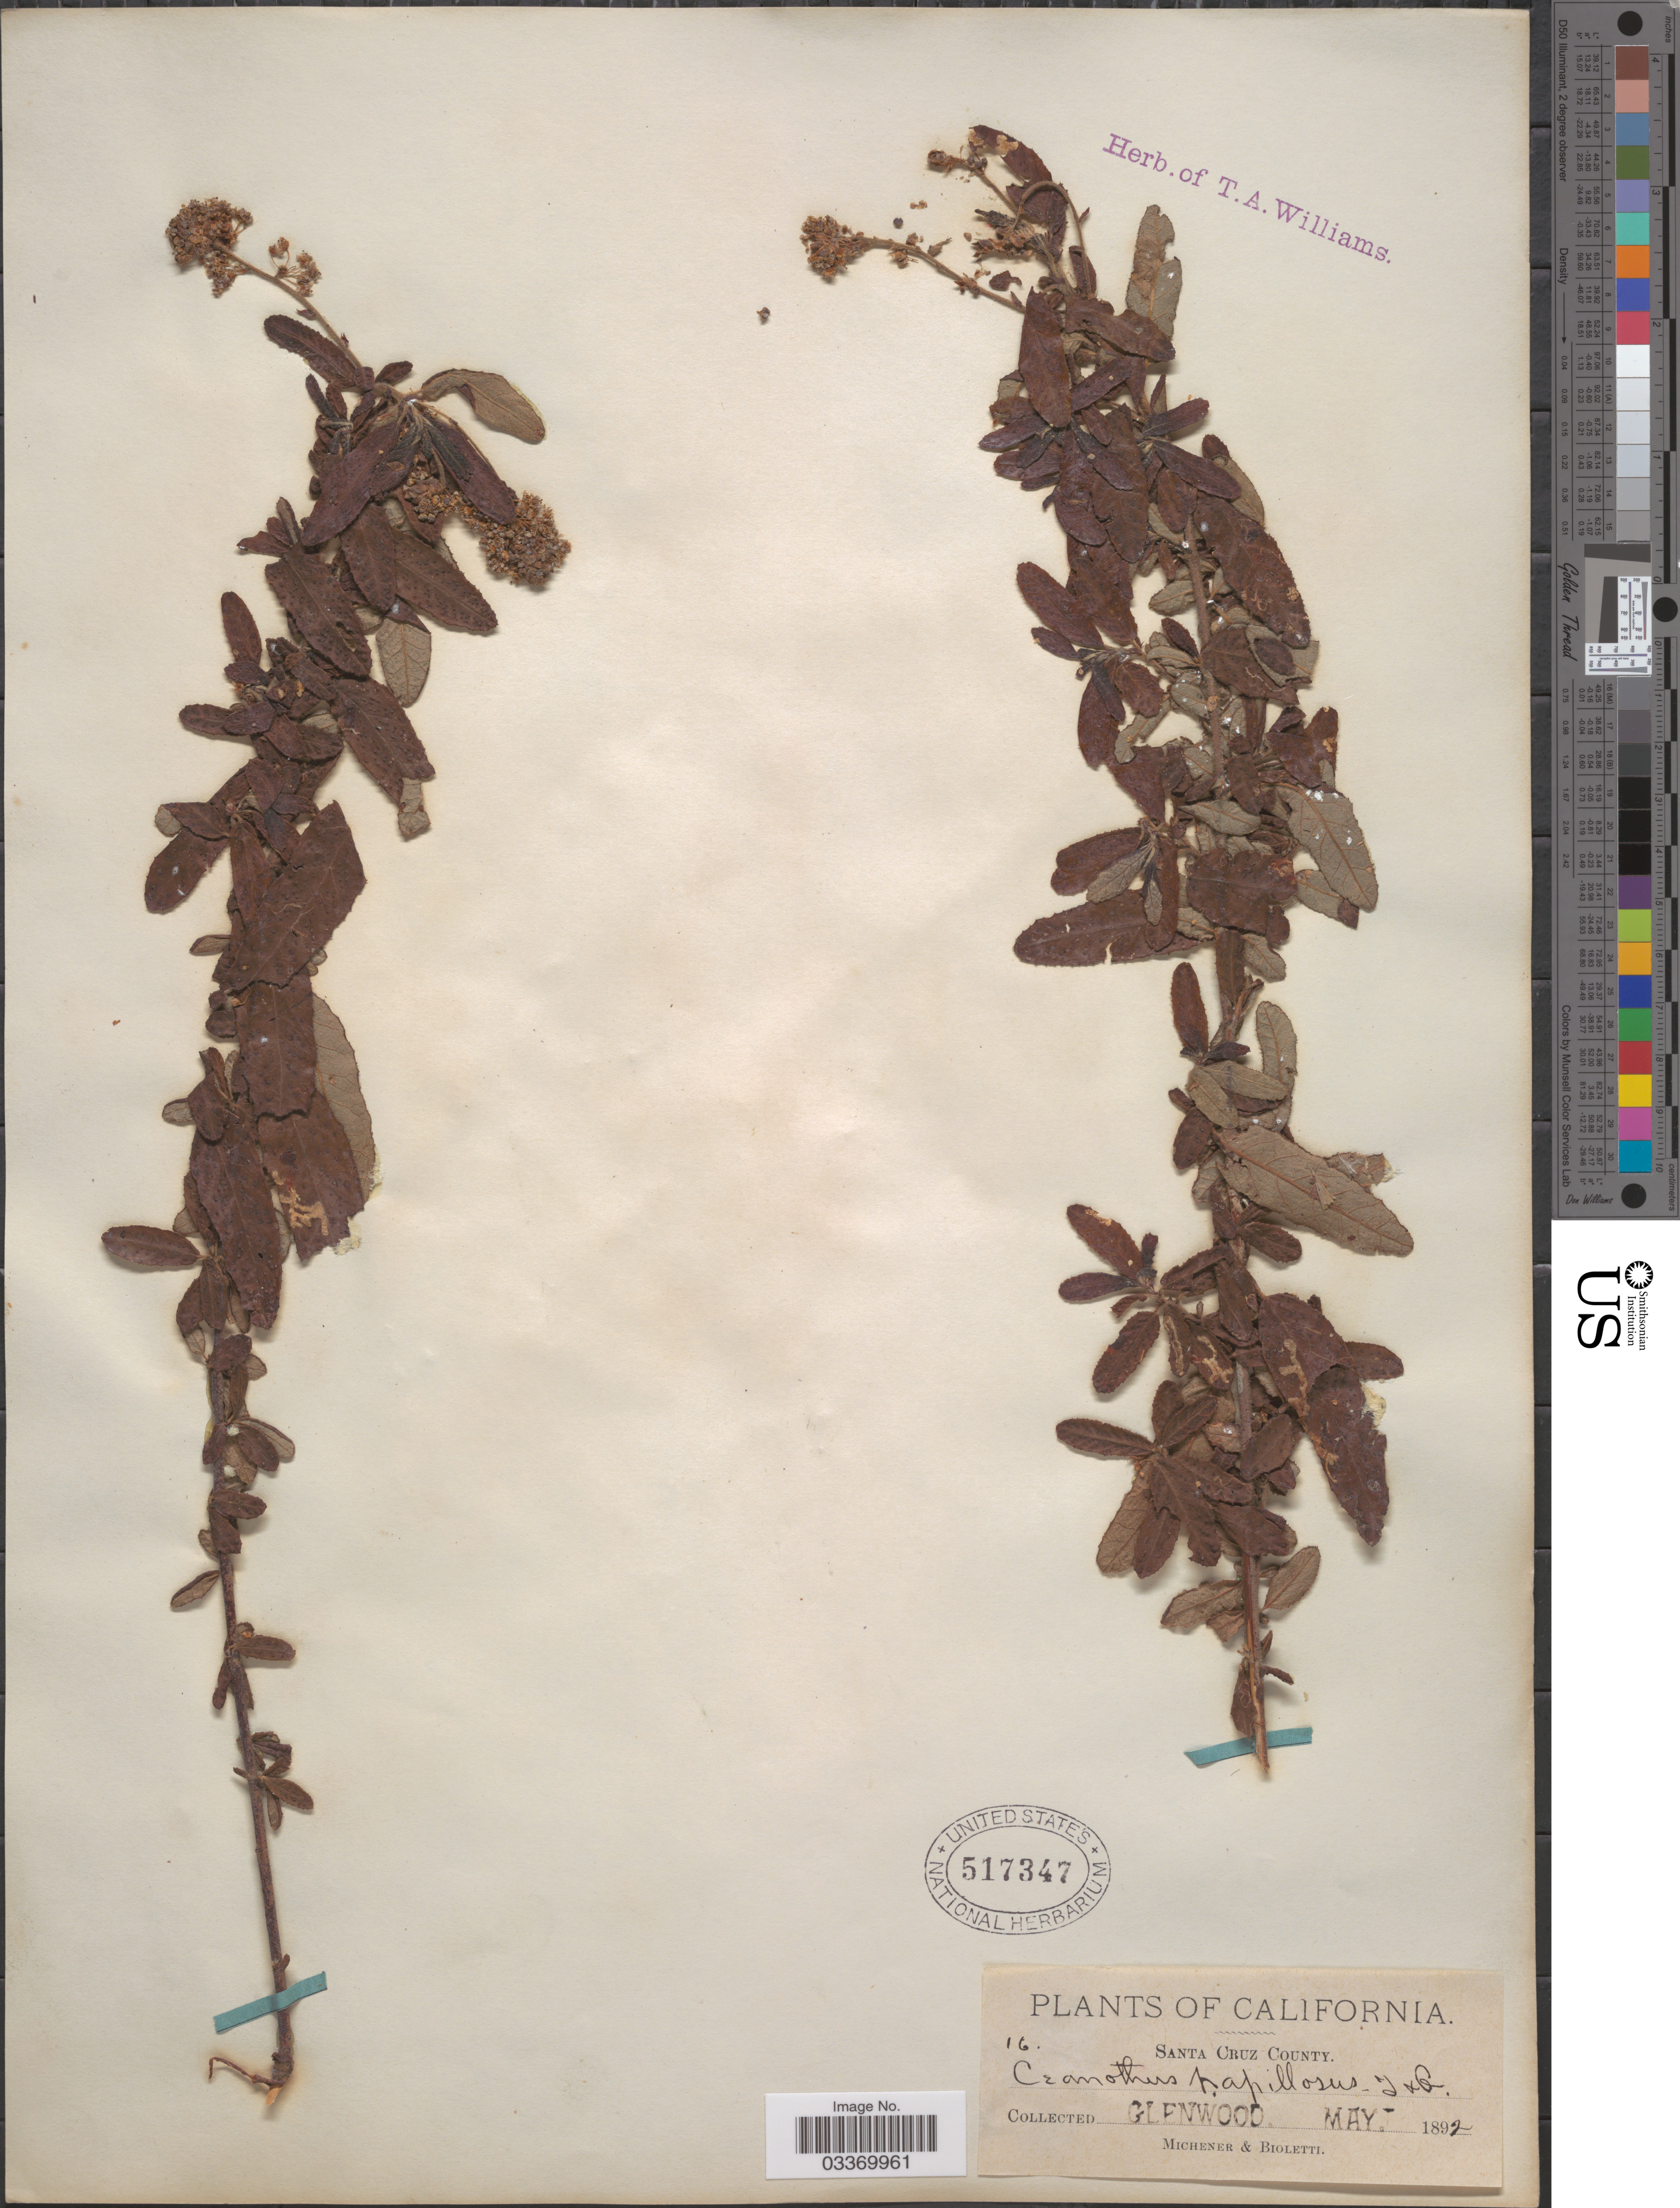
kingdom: Plantae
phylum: Tracheophyta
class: Magnoliopsida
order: Rosales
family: Rhamnaceae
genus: Ceanothus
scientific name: Ceanothus papillosus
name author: Torr. & A. Gray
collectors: -. Michener & -- Bioletti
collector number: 16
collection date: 1892-05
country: United States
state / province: California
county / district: Santa Cruz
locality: Santa Cruz County. Glenwood.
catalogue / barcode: US 517347